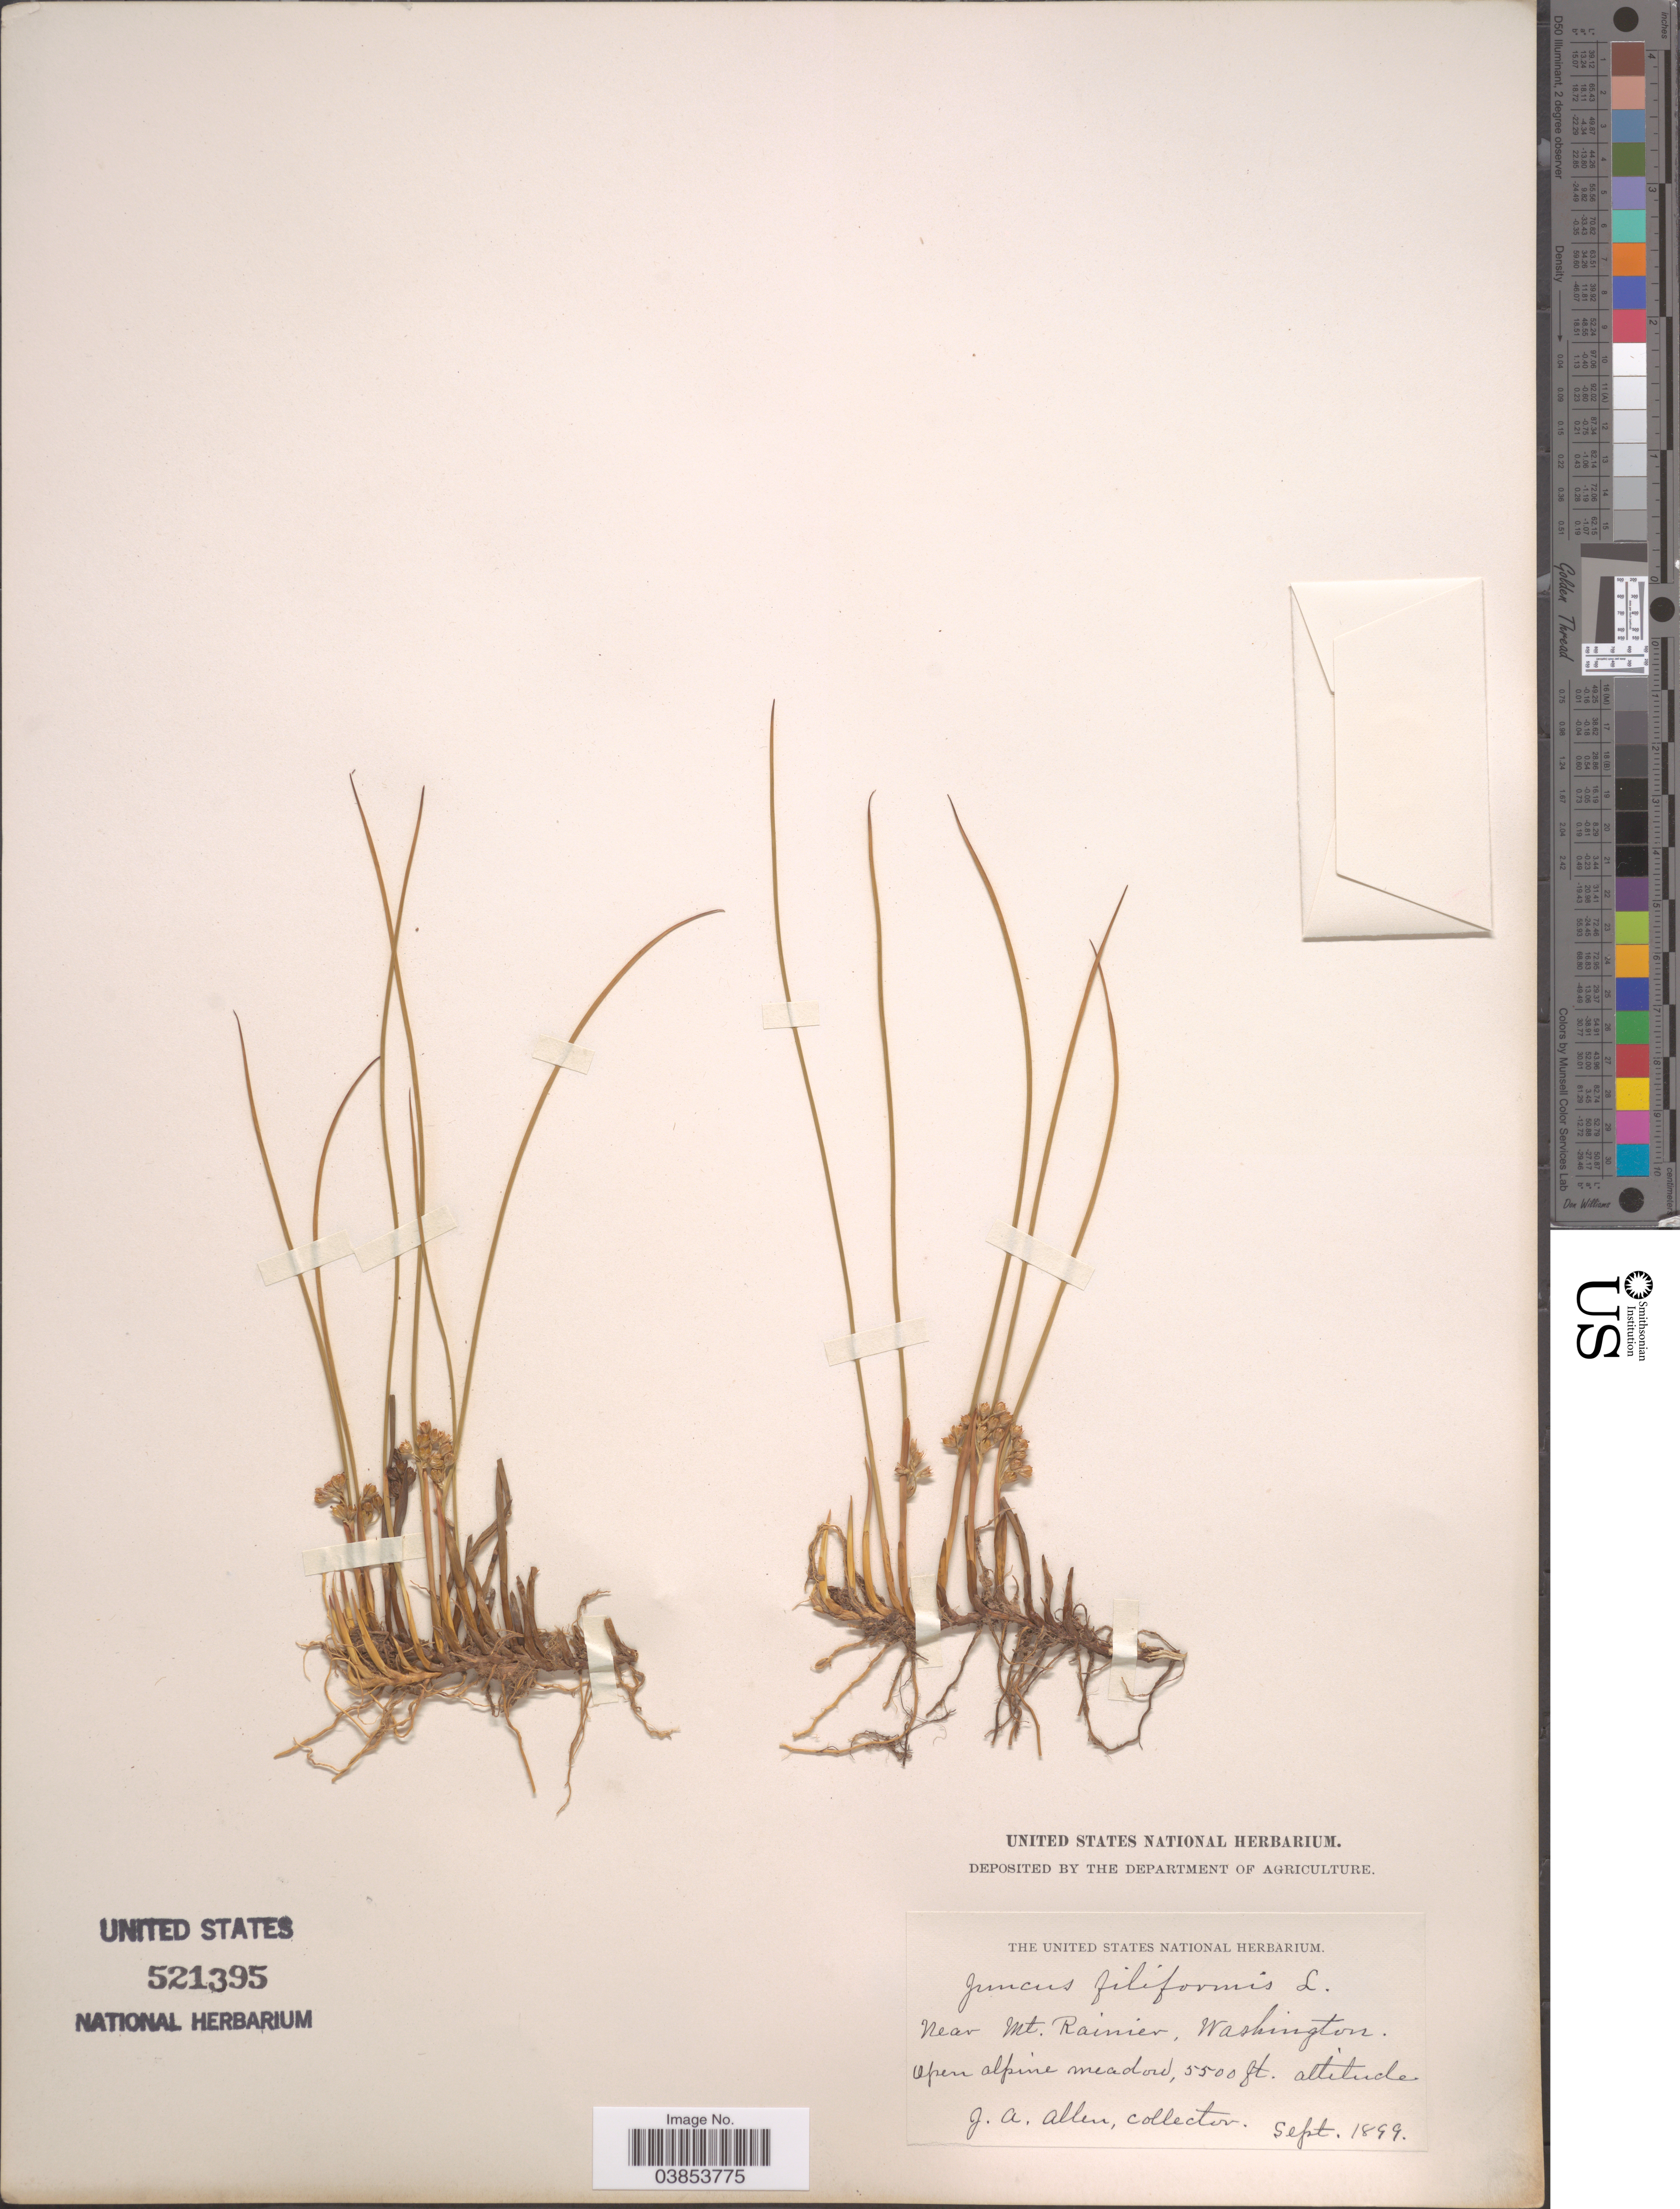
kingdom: Plantae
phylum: Tracheophyta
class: Liliopsida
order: Poales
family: Juncaceae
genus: Juncus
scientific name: Juncus filiformis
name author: L.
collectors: J. Allen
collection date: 1899-09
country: United States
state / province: Washington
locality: Near Mt. Rainier.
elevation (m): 1676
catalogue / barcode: US 521395